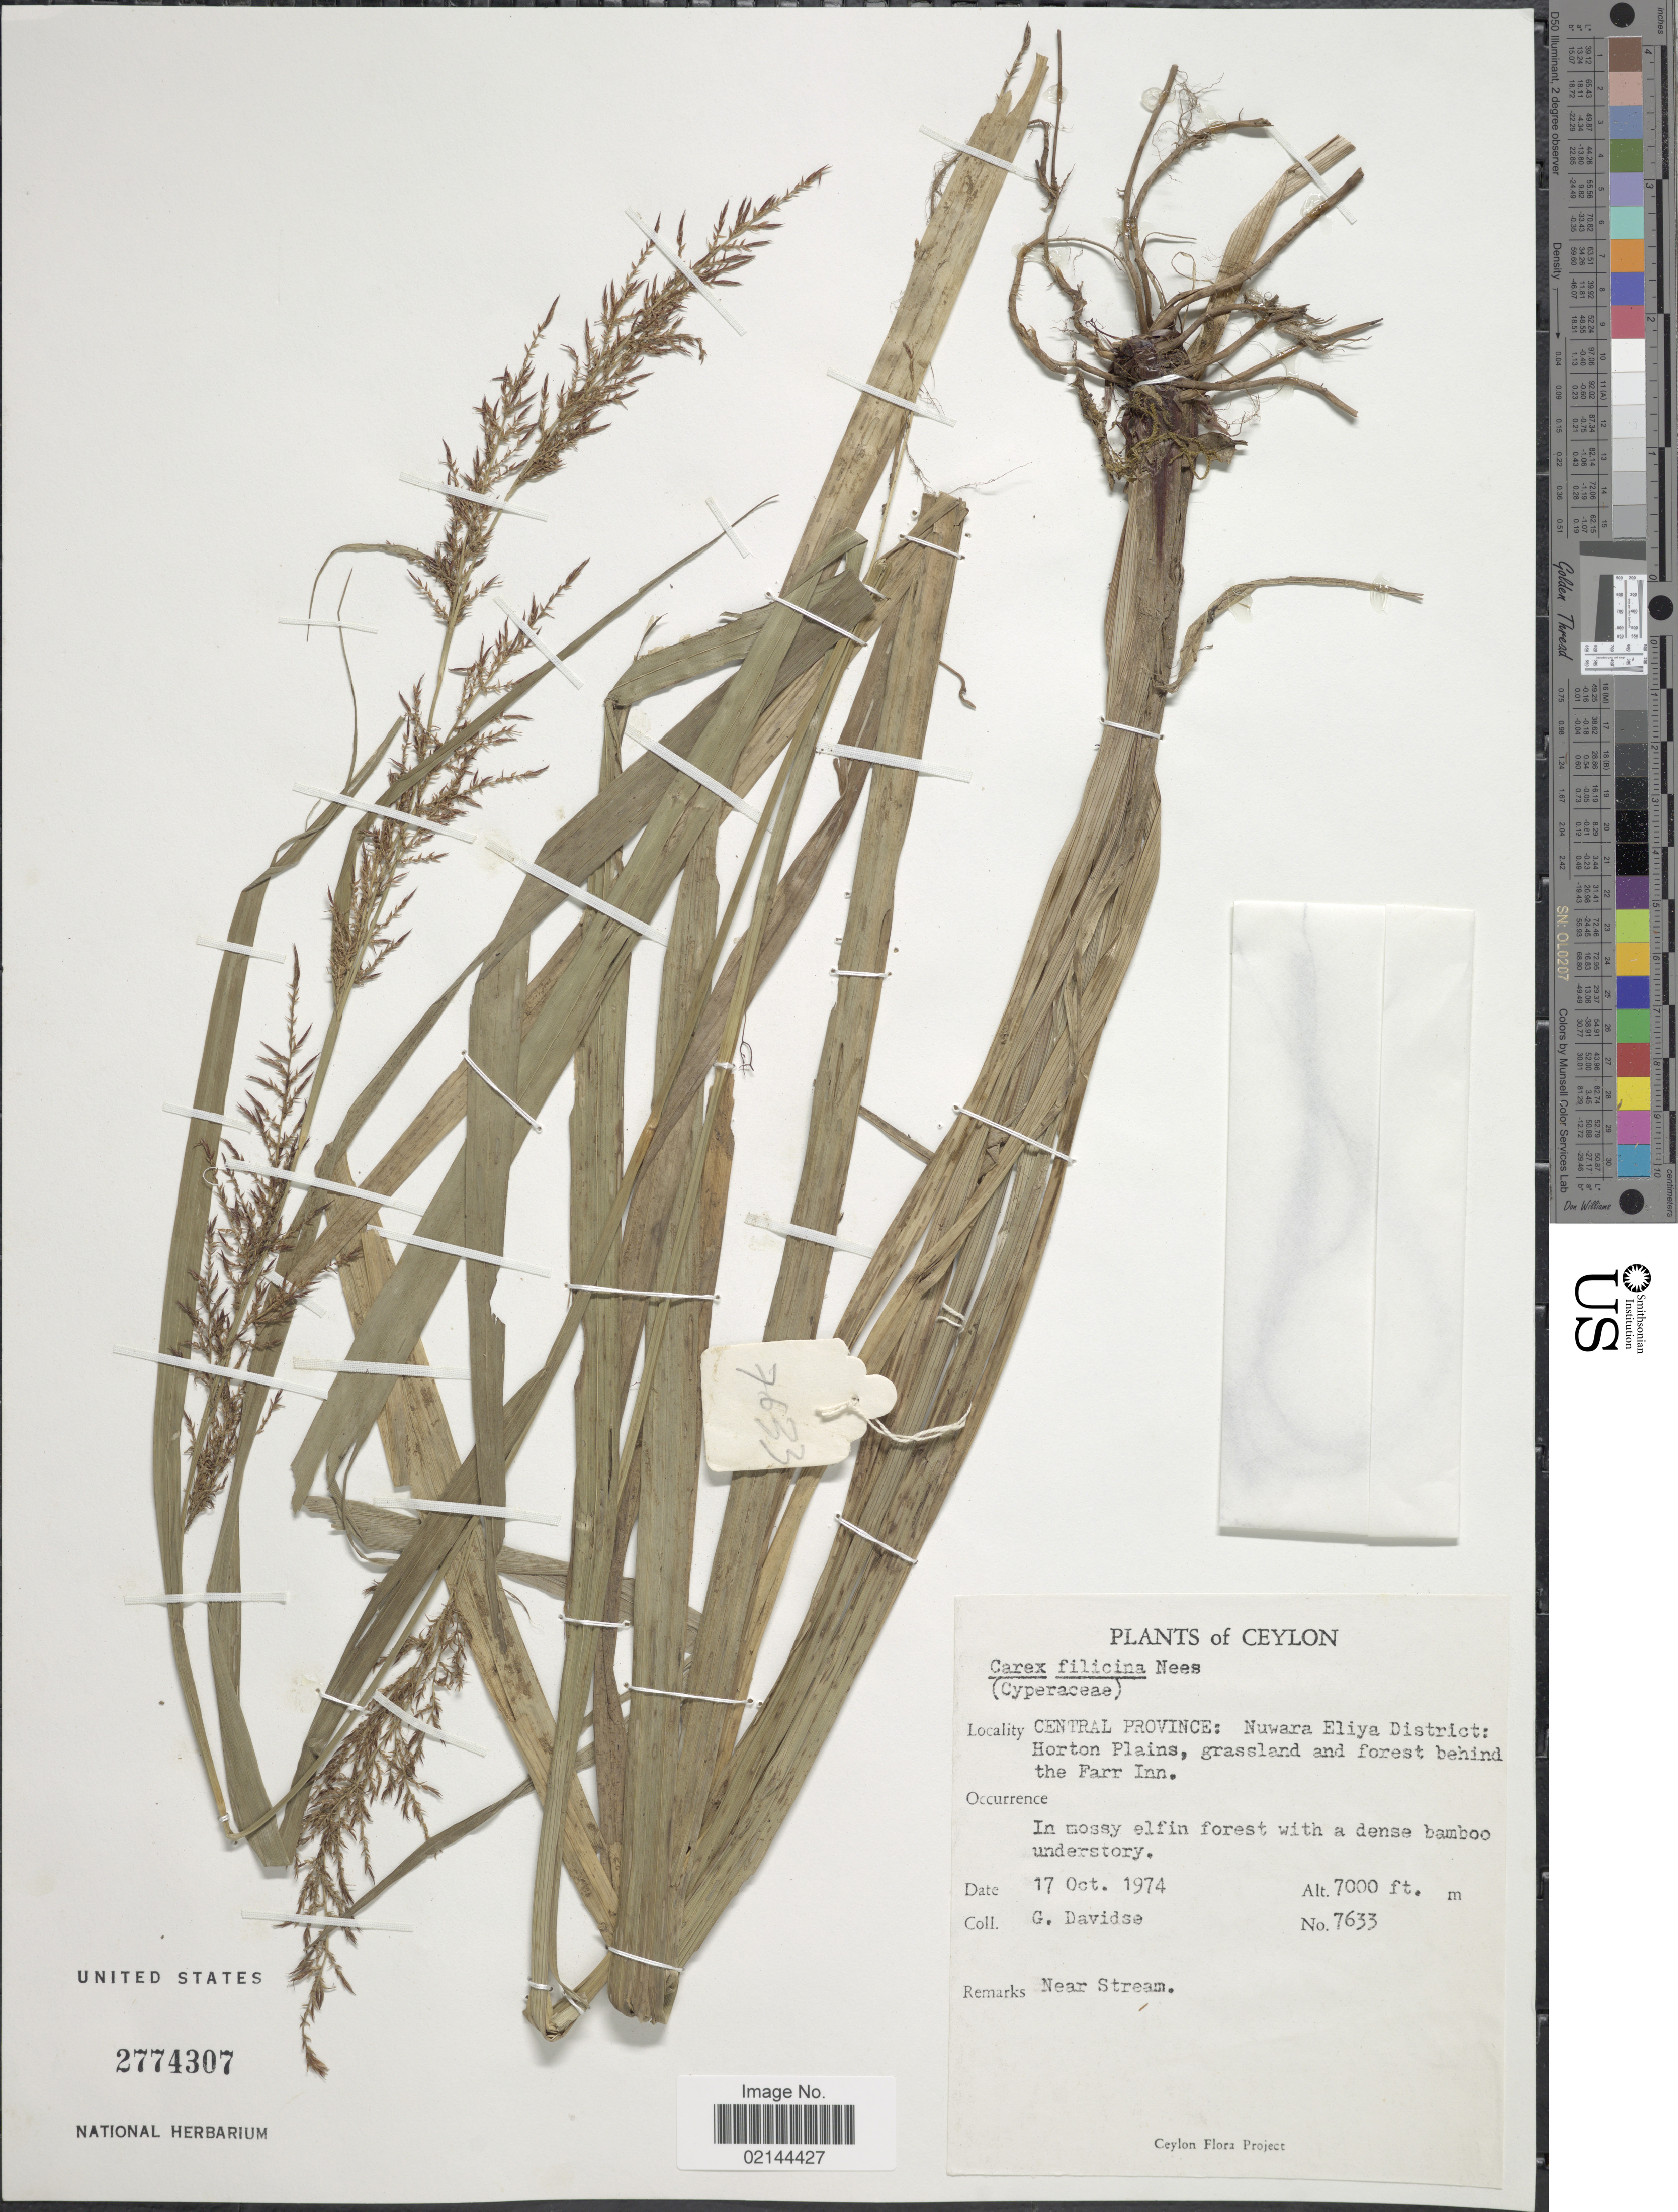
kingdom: Plantae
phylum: Tracheophyta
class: Liliopsida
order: Poales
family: Cyperaceae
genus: Carex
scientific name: Carex filicina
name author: Nees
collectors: G. Davidse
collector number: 7633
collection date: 1974-10-17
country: Sri Lanka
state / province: Central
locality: Ceylon. Nuwara Eliya District: Horton Plains, grasslqand and forest behind the Farr Inn.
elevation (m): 2134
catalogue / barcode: US 2774307